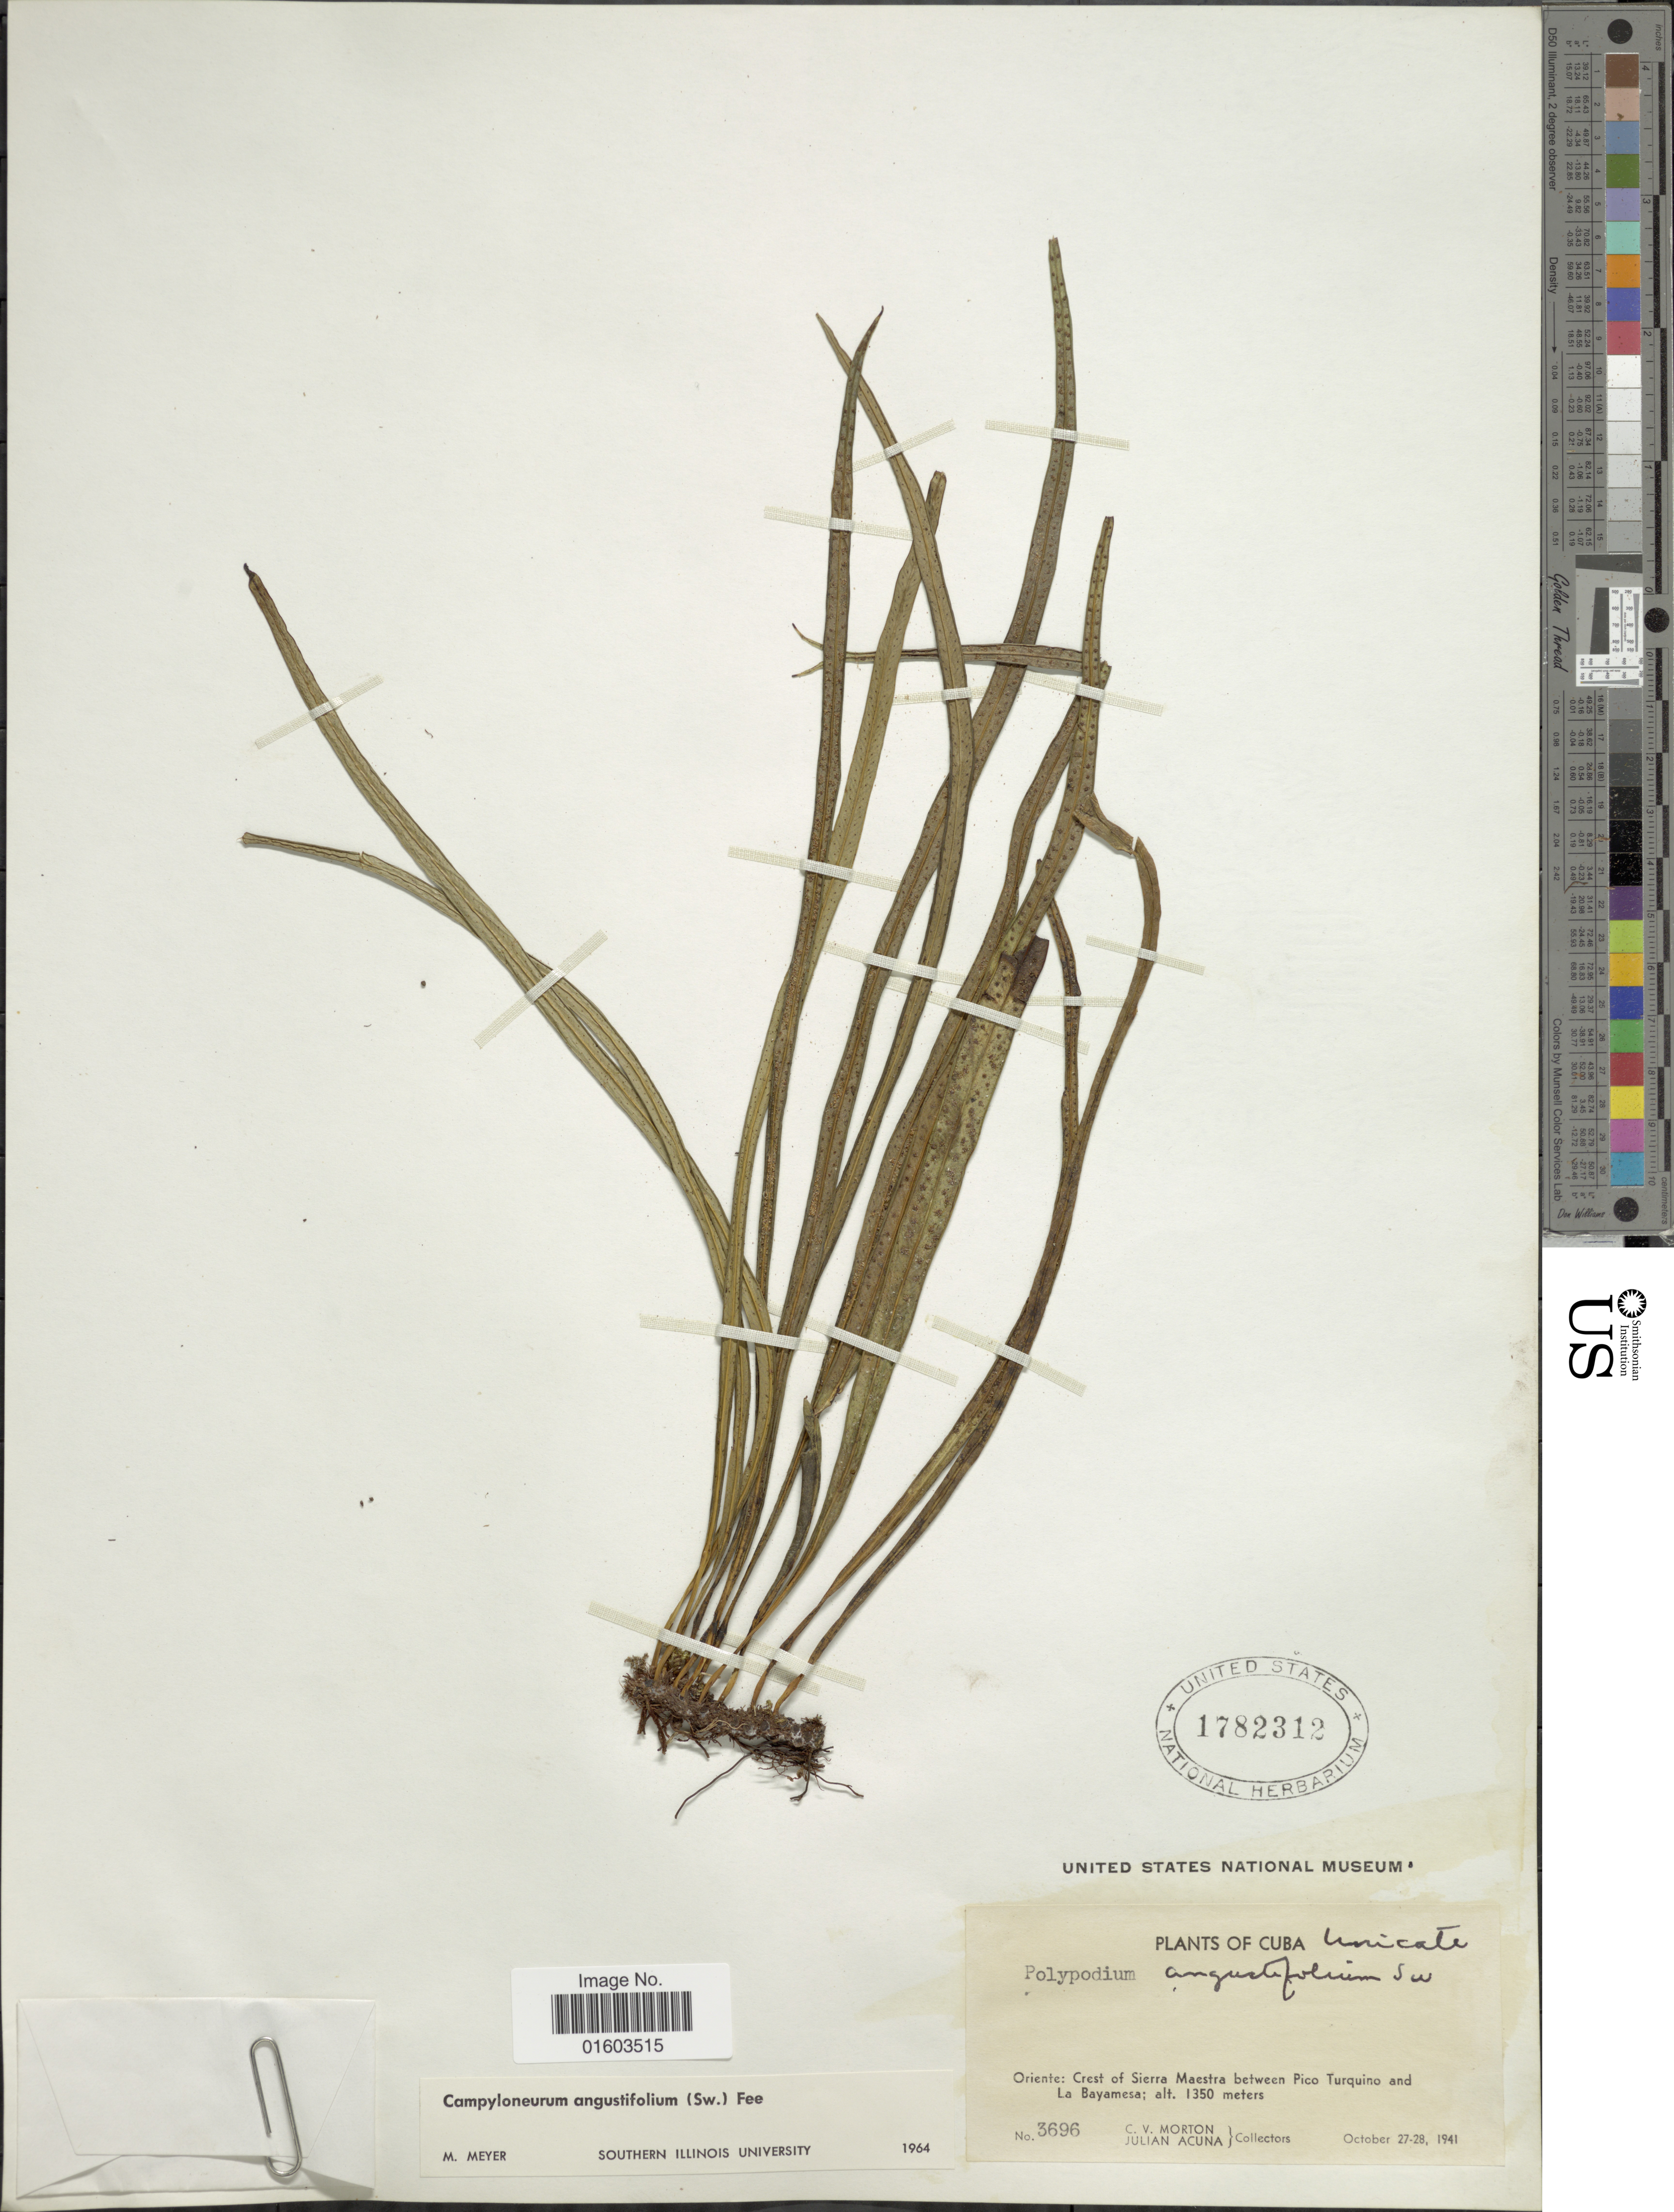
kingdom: Plantae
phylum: Tracheophyta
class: Polypodiopsida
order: Polypodiales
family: Polypodiaceae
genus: Campyloneurum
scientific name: Campyloneurum angustifolium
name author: (Sw.) Fée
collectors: C. V. Morton & J. B. Acuña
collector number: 3696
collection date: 1941-10-27/1941-10-28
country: Cuba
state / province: Oriente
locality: Oriente: Crest of Sierra Maestra between Pico Turquino and La Bayamesa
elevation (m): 1350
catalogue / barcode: US 1782312